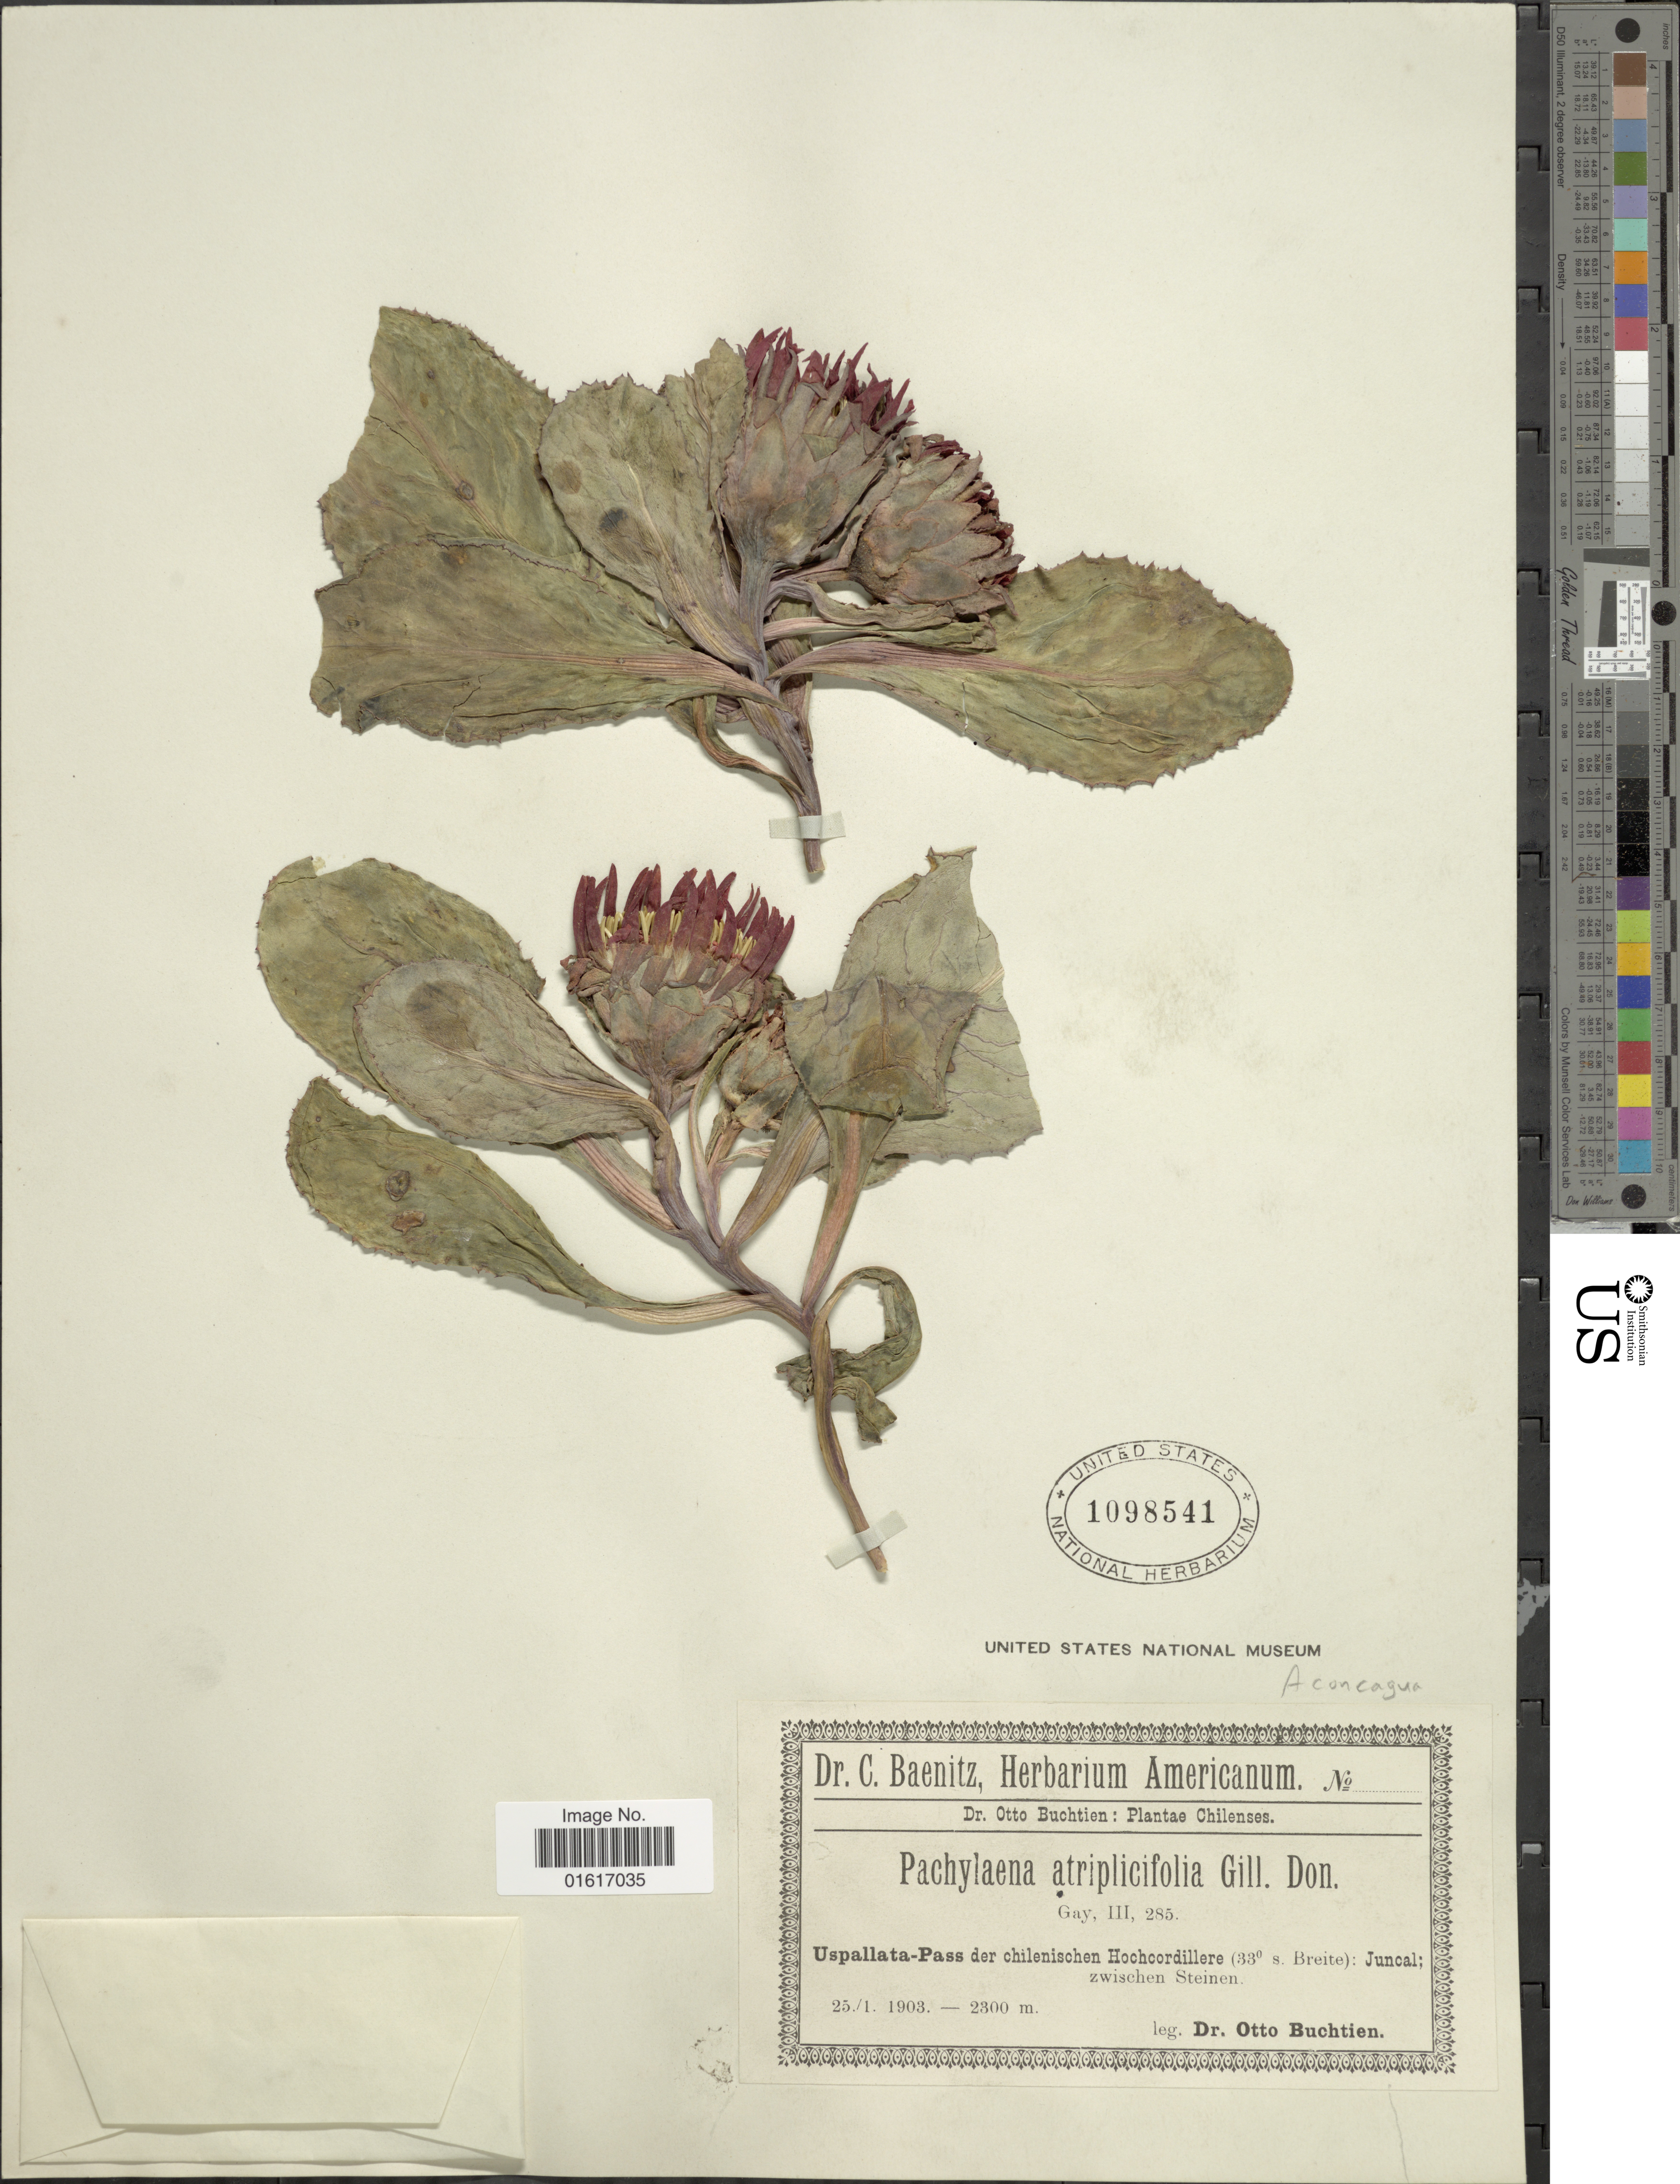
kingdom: Plantae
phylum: Tracheophyta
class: Magnoliopsida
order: Asterales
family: Asteraceae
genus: Pachylaena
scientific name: Pachylaena atriplicifolia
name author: D. Don ex Arn.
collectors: O. Buchtien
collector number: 285?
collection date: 1903-01-25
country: Chile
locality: Uspallata-Pass der chilenischen Hochcordillere (33° s. Breite): Juncal; zwischen Steinen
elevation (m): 2300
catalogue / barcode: US 1098541